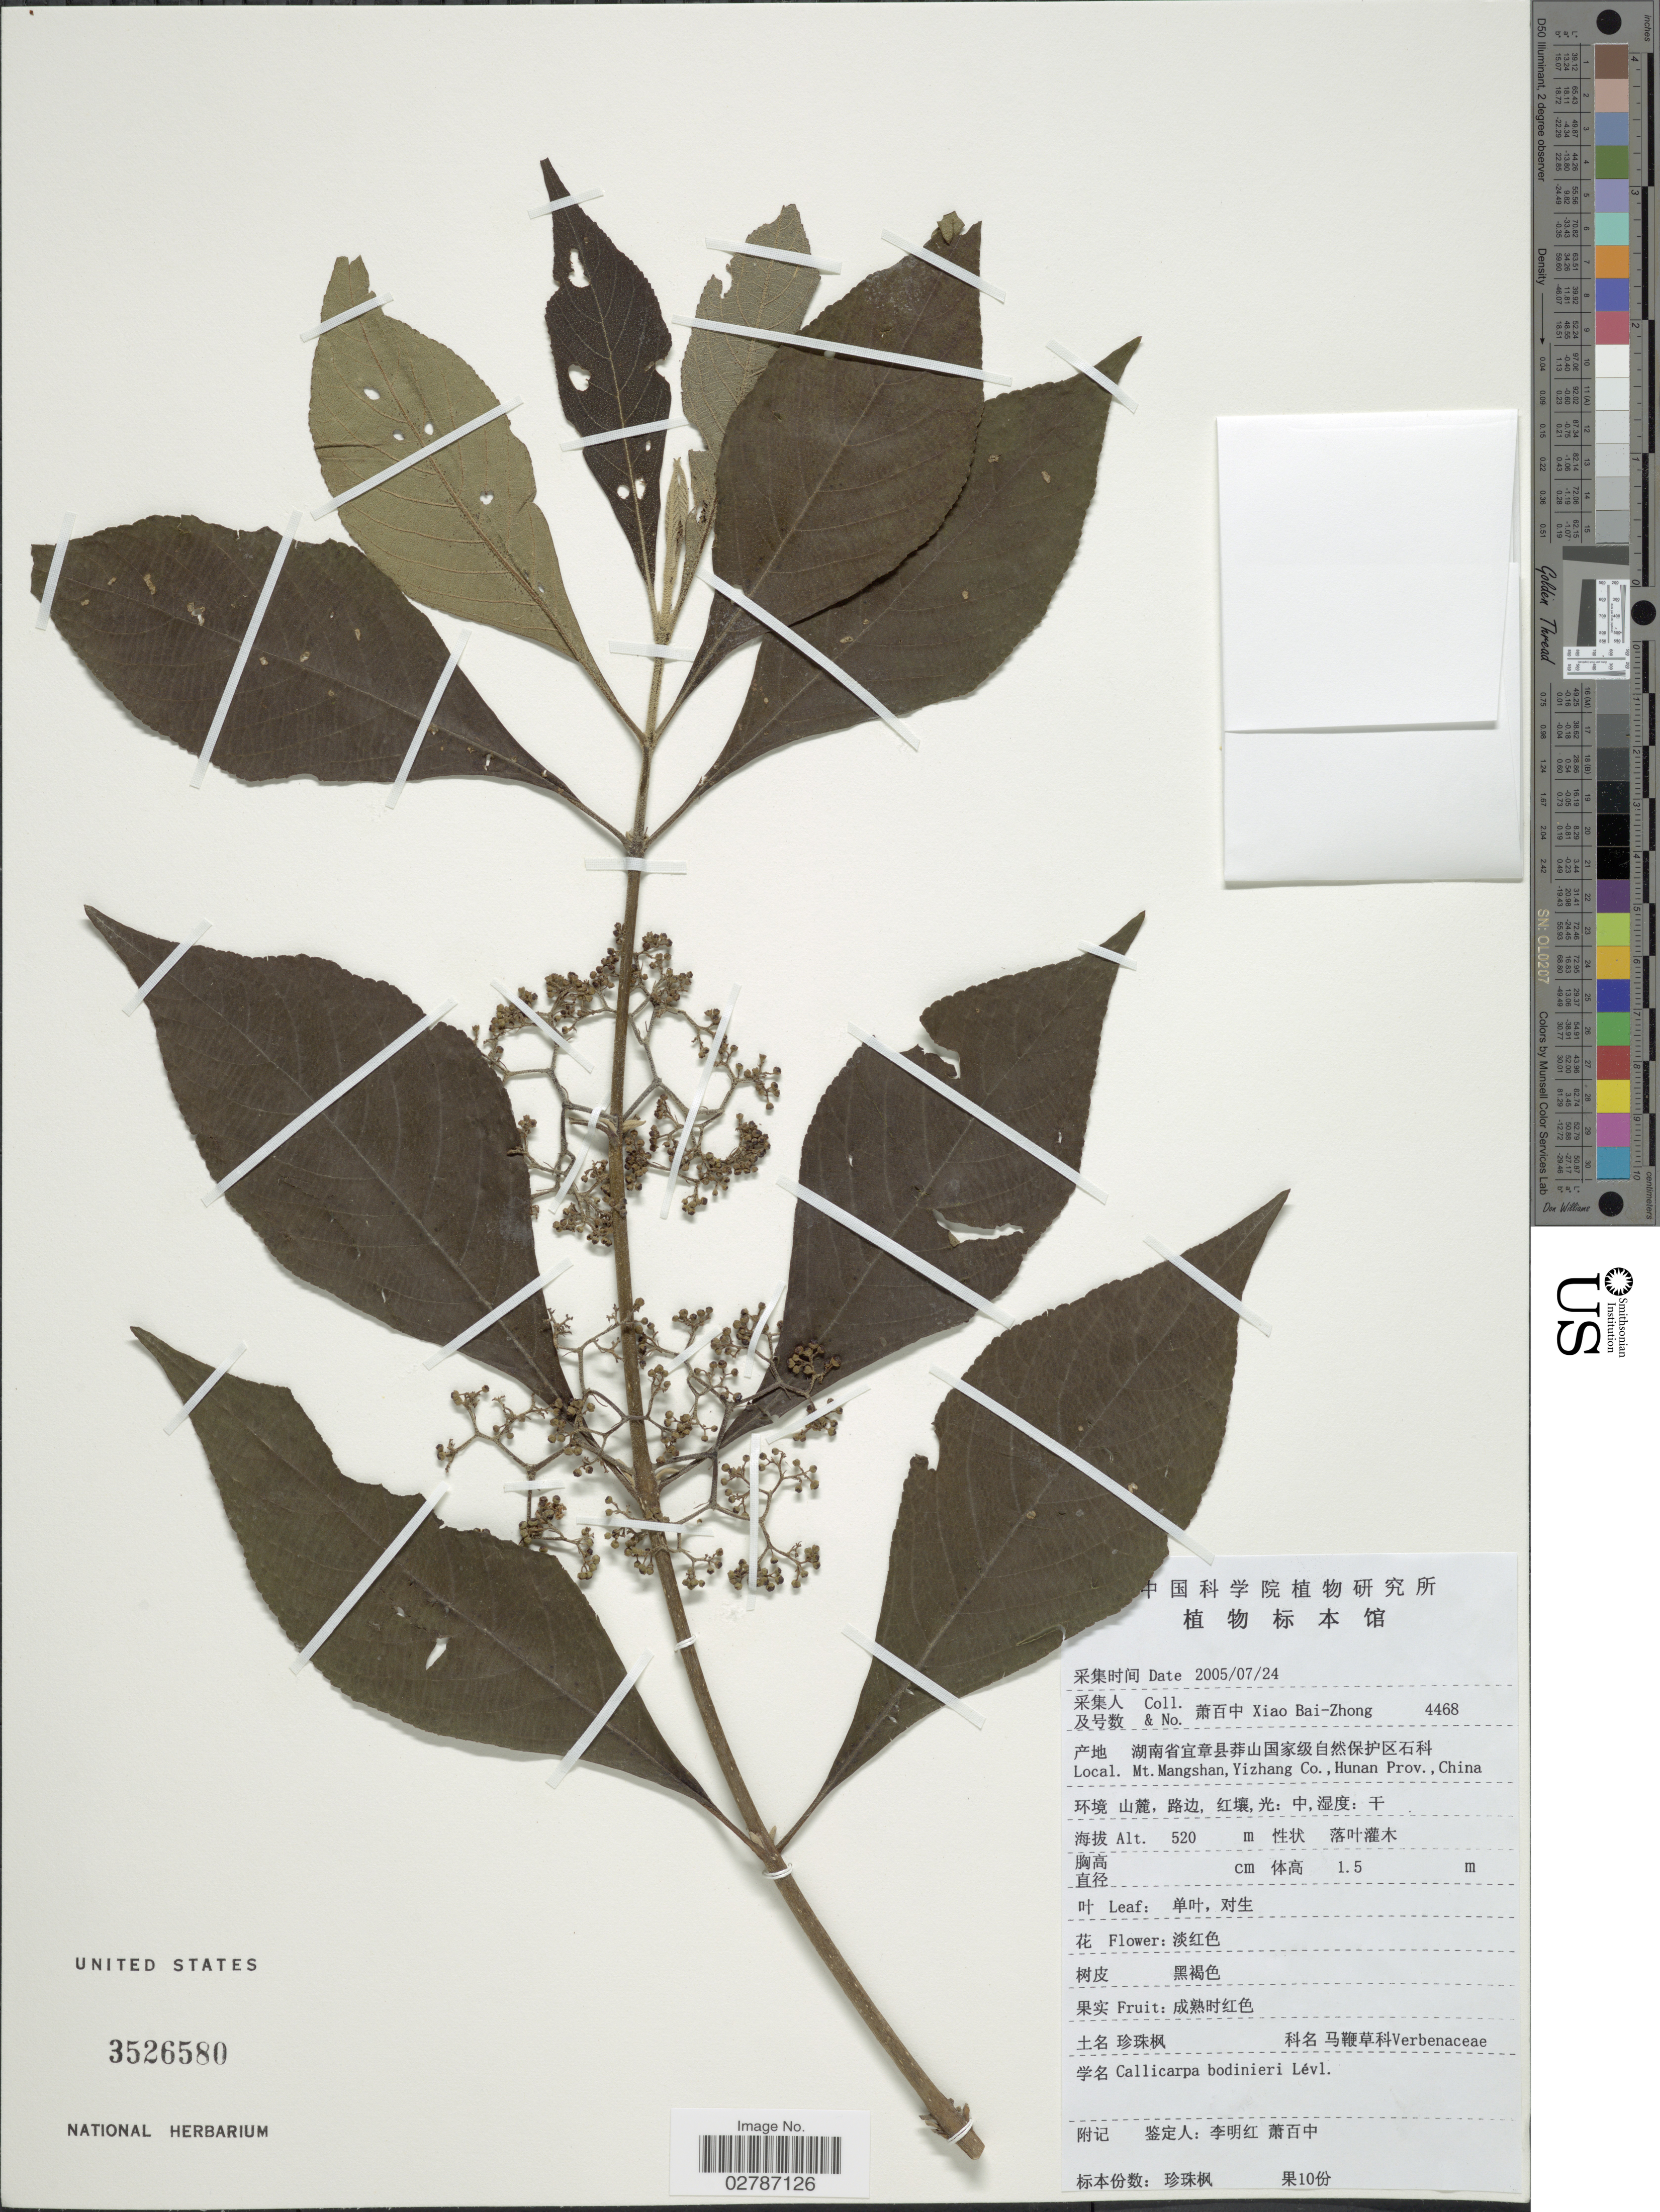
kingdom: Plantae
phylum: Tracheophyta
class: Magnoliopsida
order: Lamiales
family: Lamiaceae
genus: Callicarpa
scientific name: Callicarpa bodinieri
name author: H. Lév.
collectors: B. Z. Xiao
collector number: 4468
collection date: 2005-07-24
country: China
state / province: Hunan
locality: Mt. Mangshan, Yizhang Co.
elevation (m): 520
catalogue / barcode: US 3526580